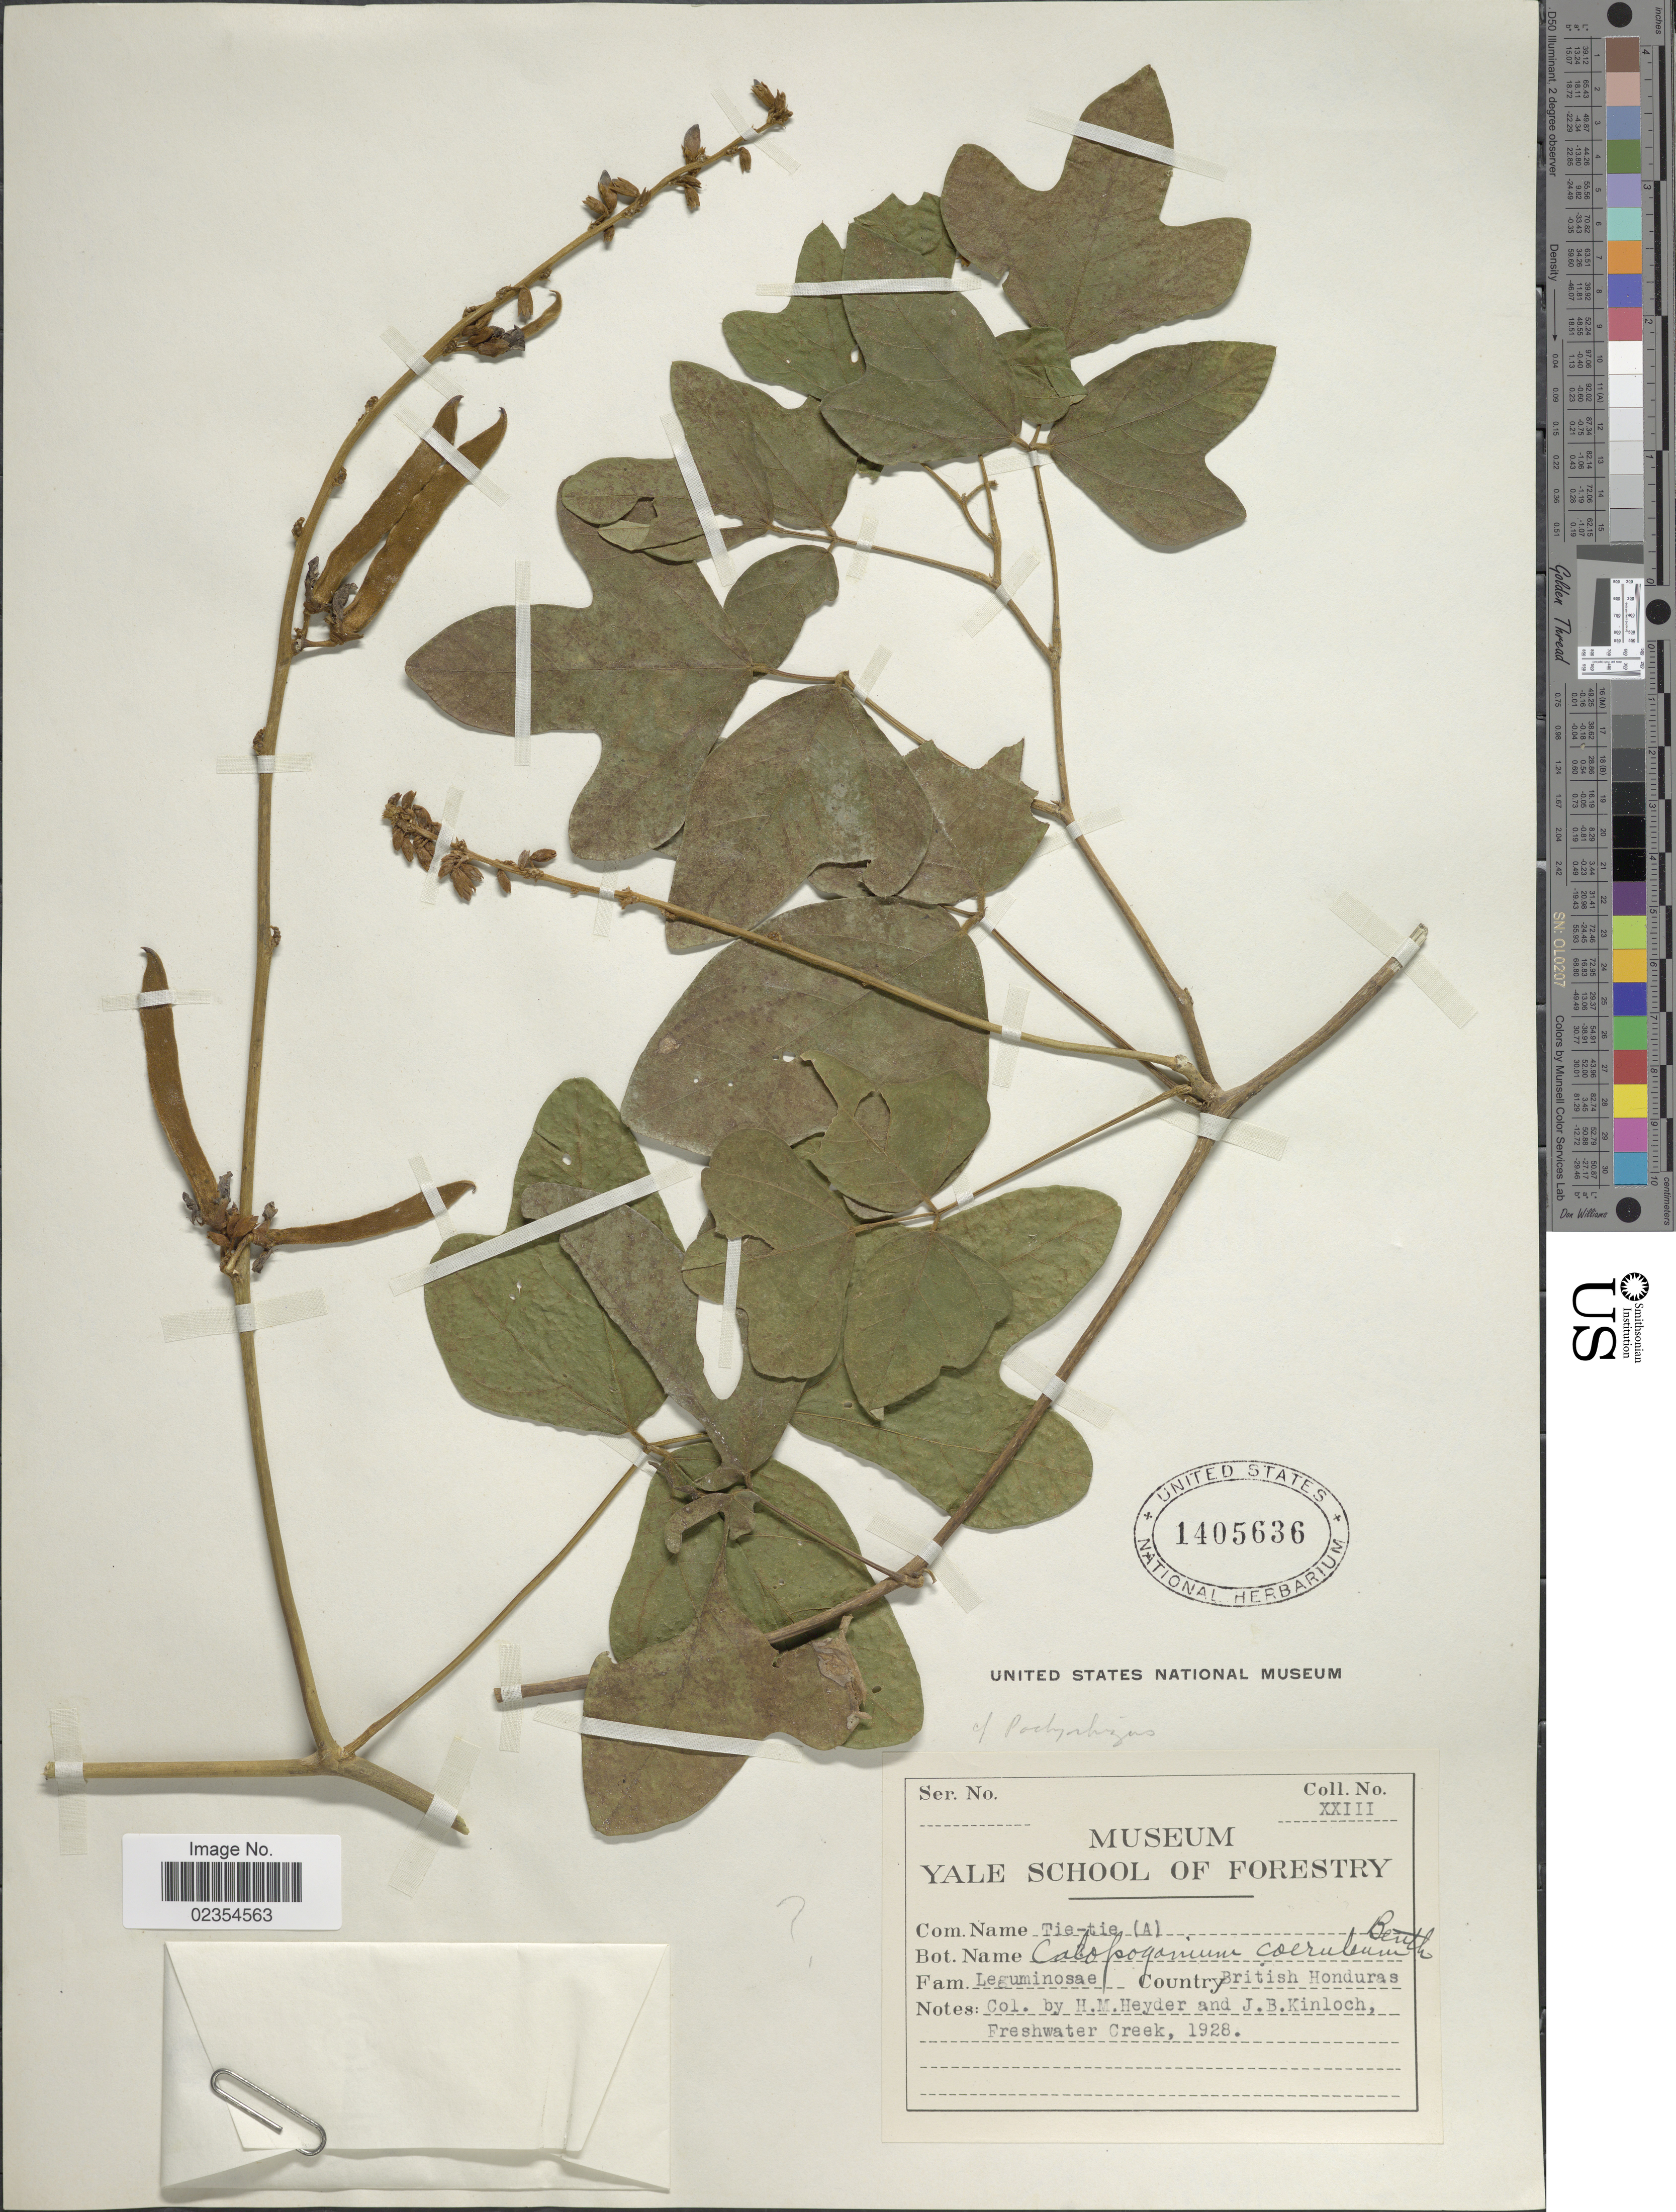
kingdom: Plantae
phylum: Tracheophyta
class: Magnoliopsida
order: Fabales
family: Fabaceae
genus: Pachyrhizus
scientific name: Pachyrhizus vernalis var. typicus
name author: R.T. Clausen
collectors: H. Heyder & J. Kinloch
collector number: XXIII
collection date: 1928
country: Belize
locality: Biritsh Honduras, Freshwater Creek [unsure placement]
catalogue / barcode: US 1405636